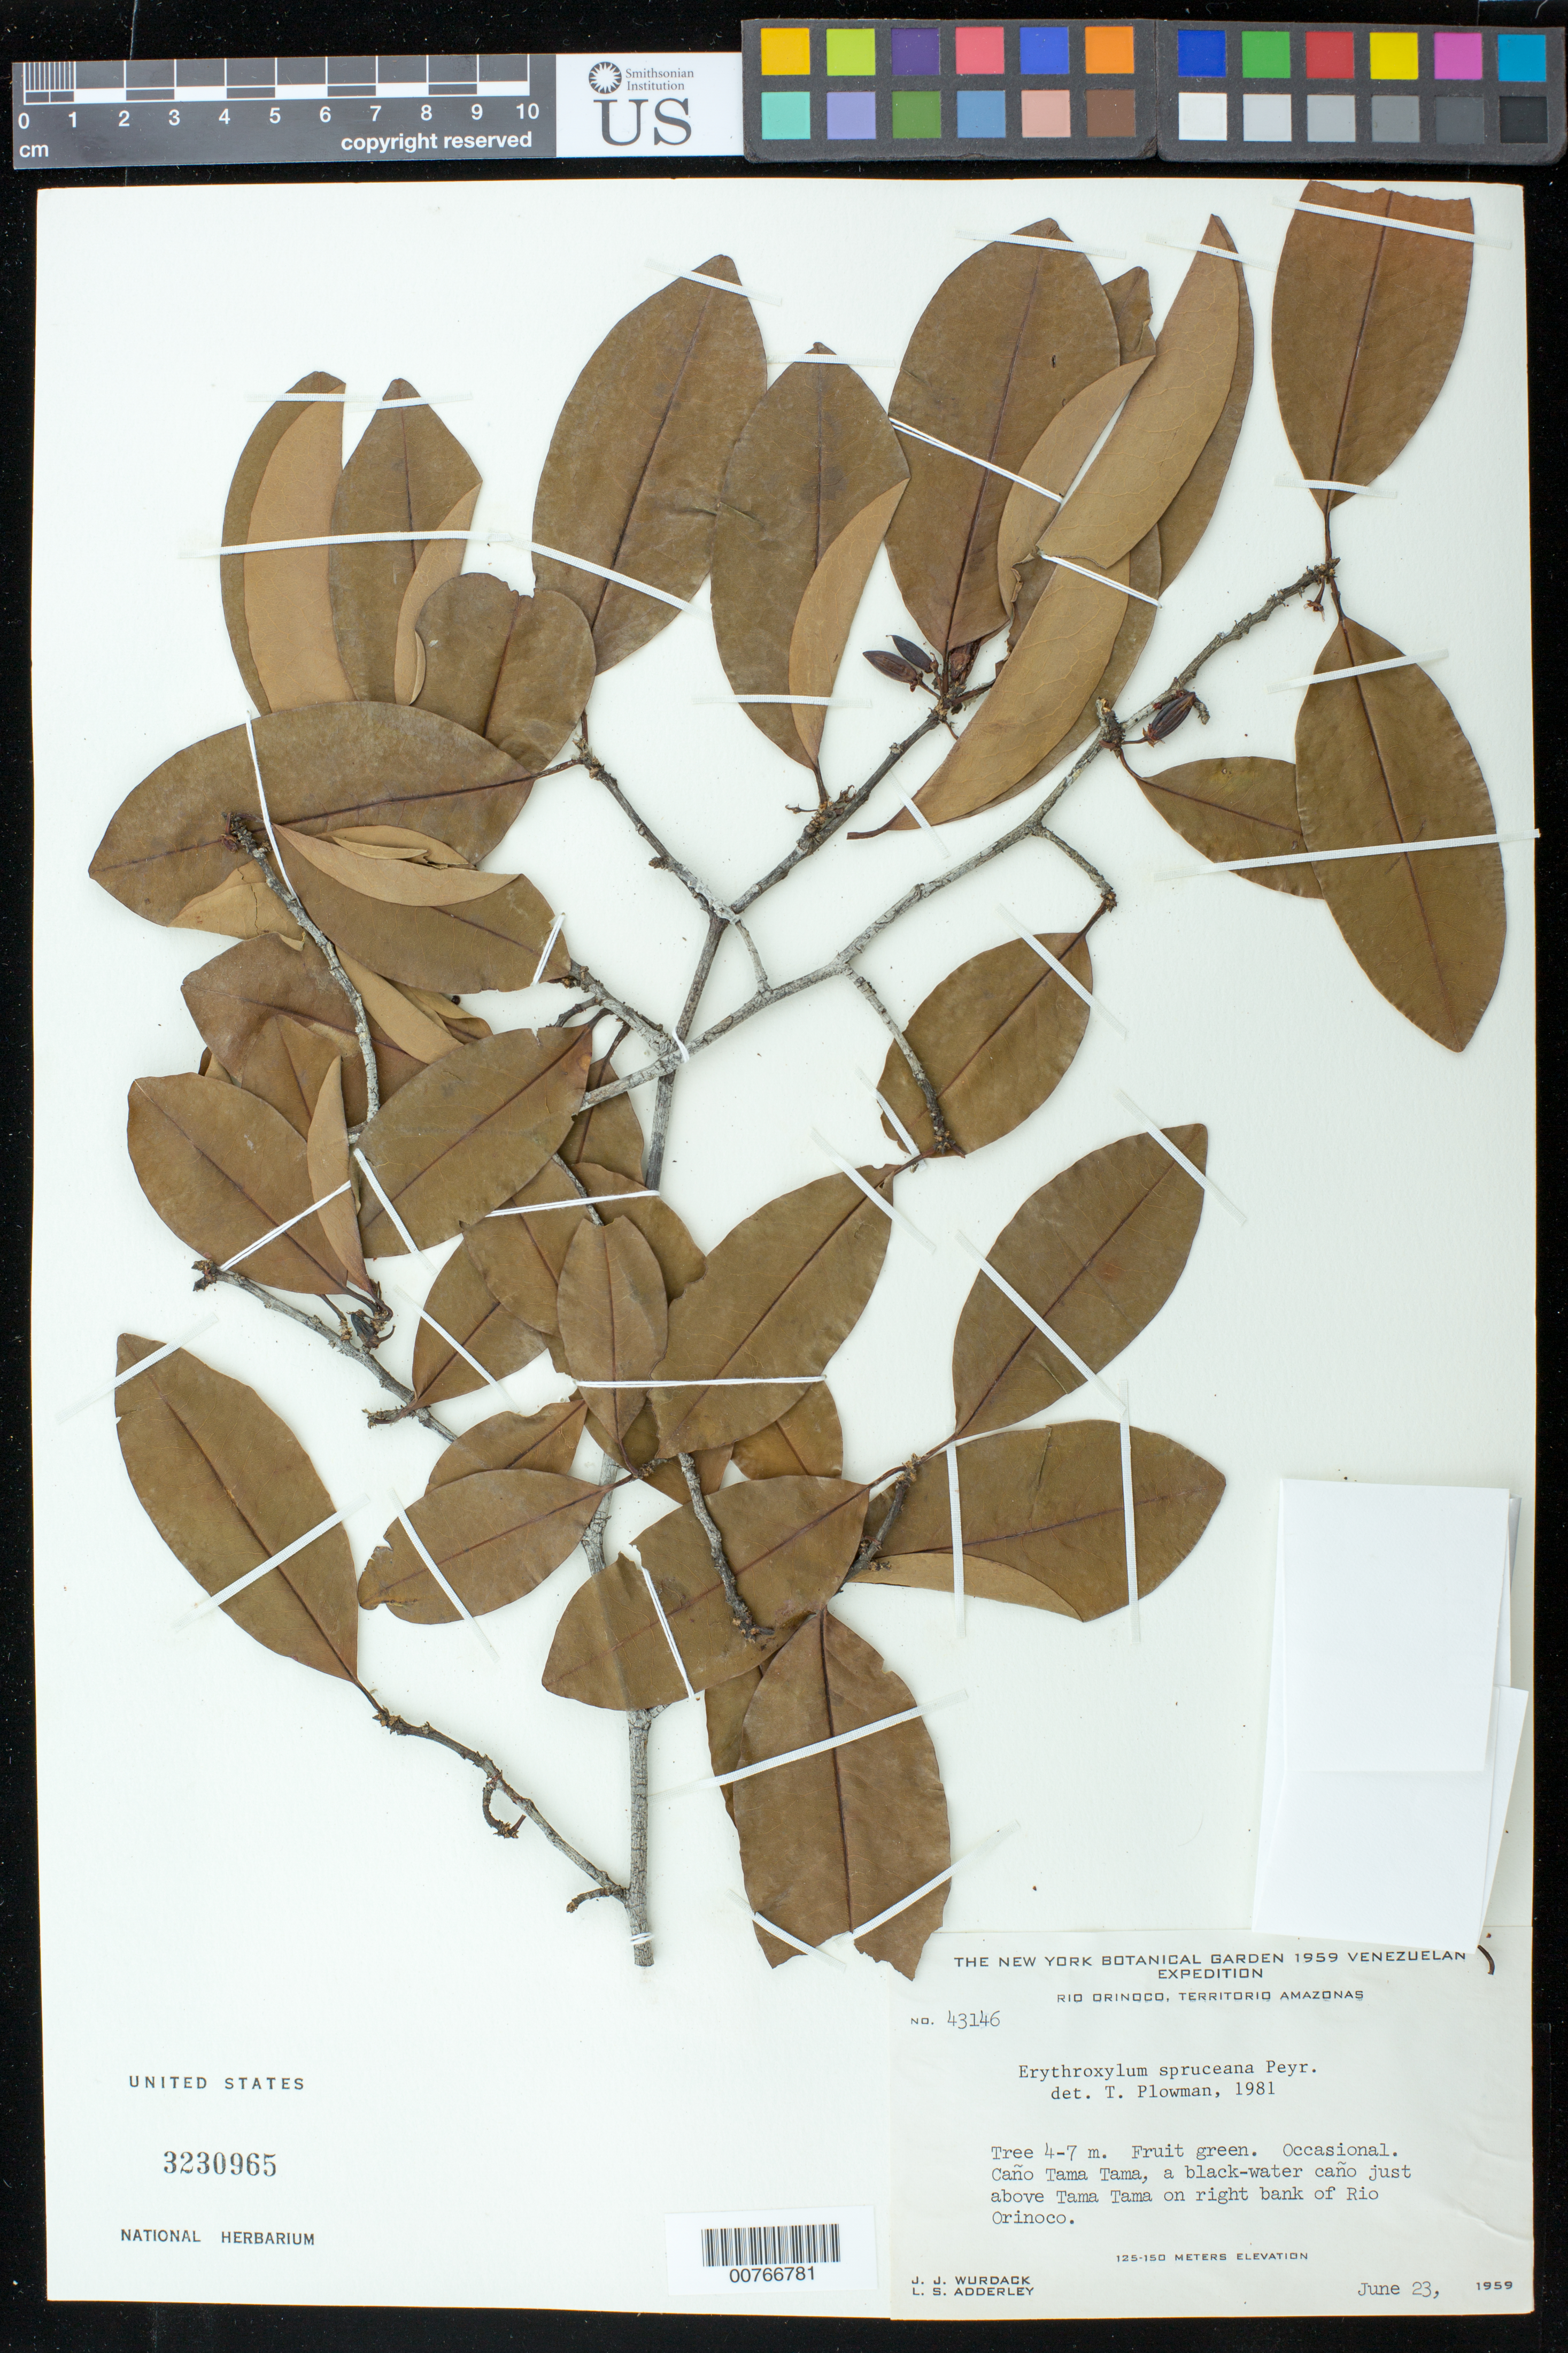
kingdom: Plantae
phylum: Tracheophyta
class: Magnoliopsida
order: Malpighiales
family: Erythroxylaceae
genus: Erythroxylum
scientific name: Erythroxylum spruceanum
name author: Peyr.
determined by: Plowman, Timothy C.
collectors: J. J. Wurdack & L. S. Adderley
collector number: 43146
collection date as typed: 23-Jun-59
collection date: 1959-06-23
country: Venezuela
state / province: Amazonas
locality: Caño Tama-Tama, just above Tama-Tama on the right bank of the Río Orinoco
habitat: Black-water caño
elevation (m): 125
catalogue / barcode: US 3230965